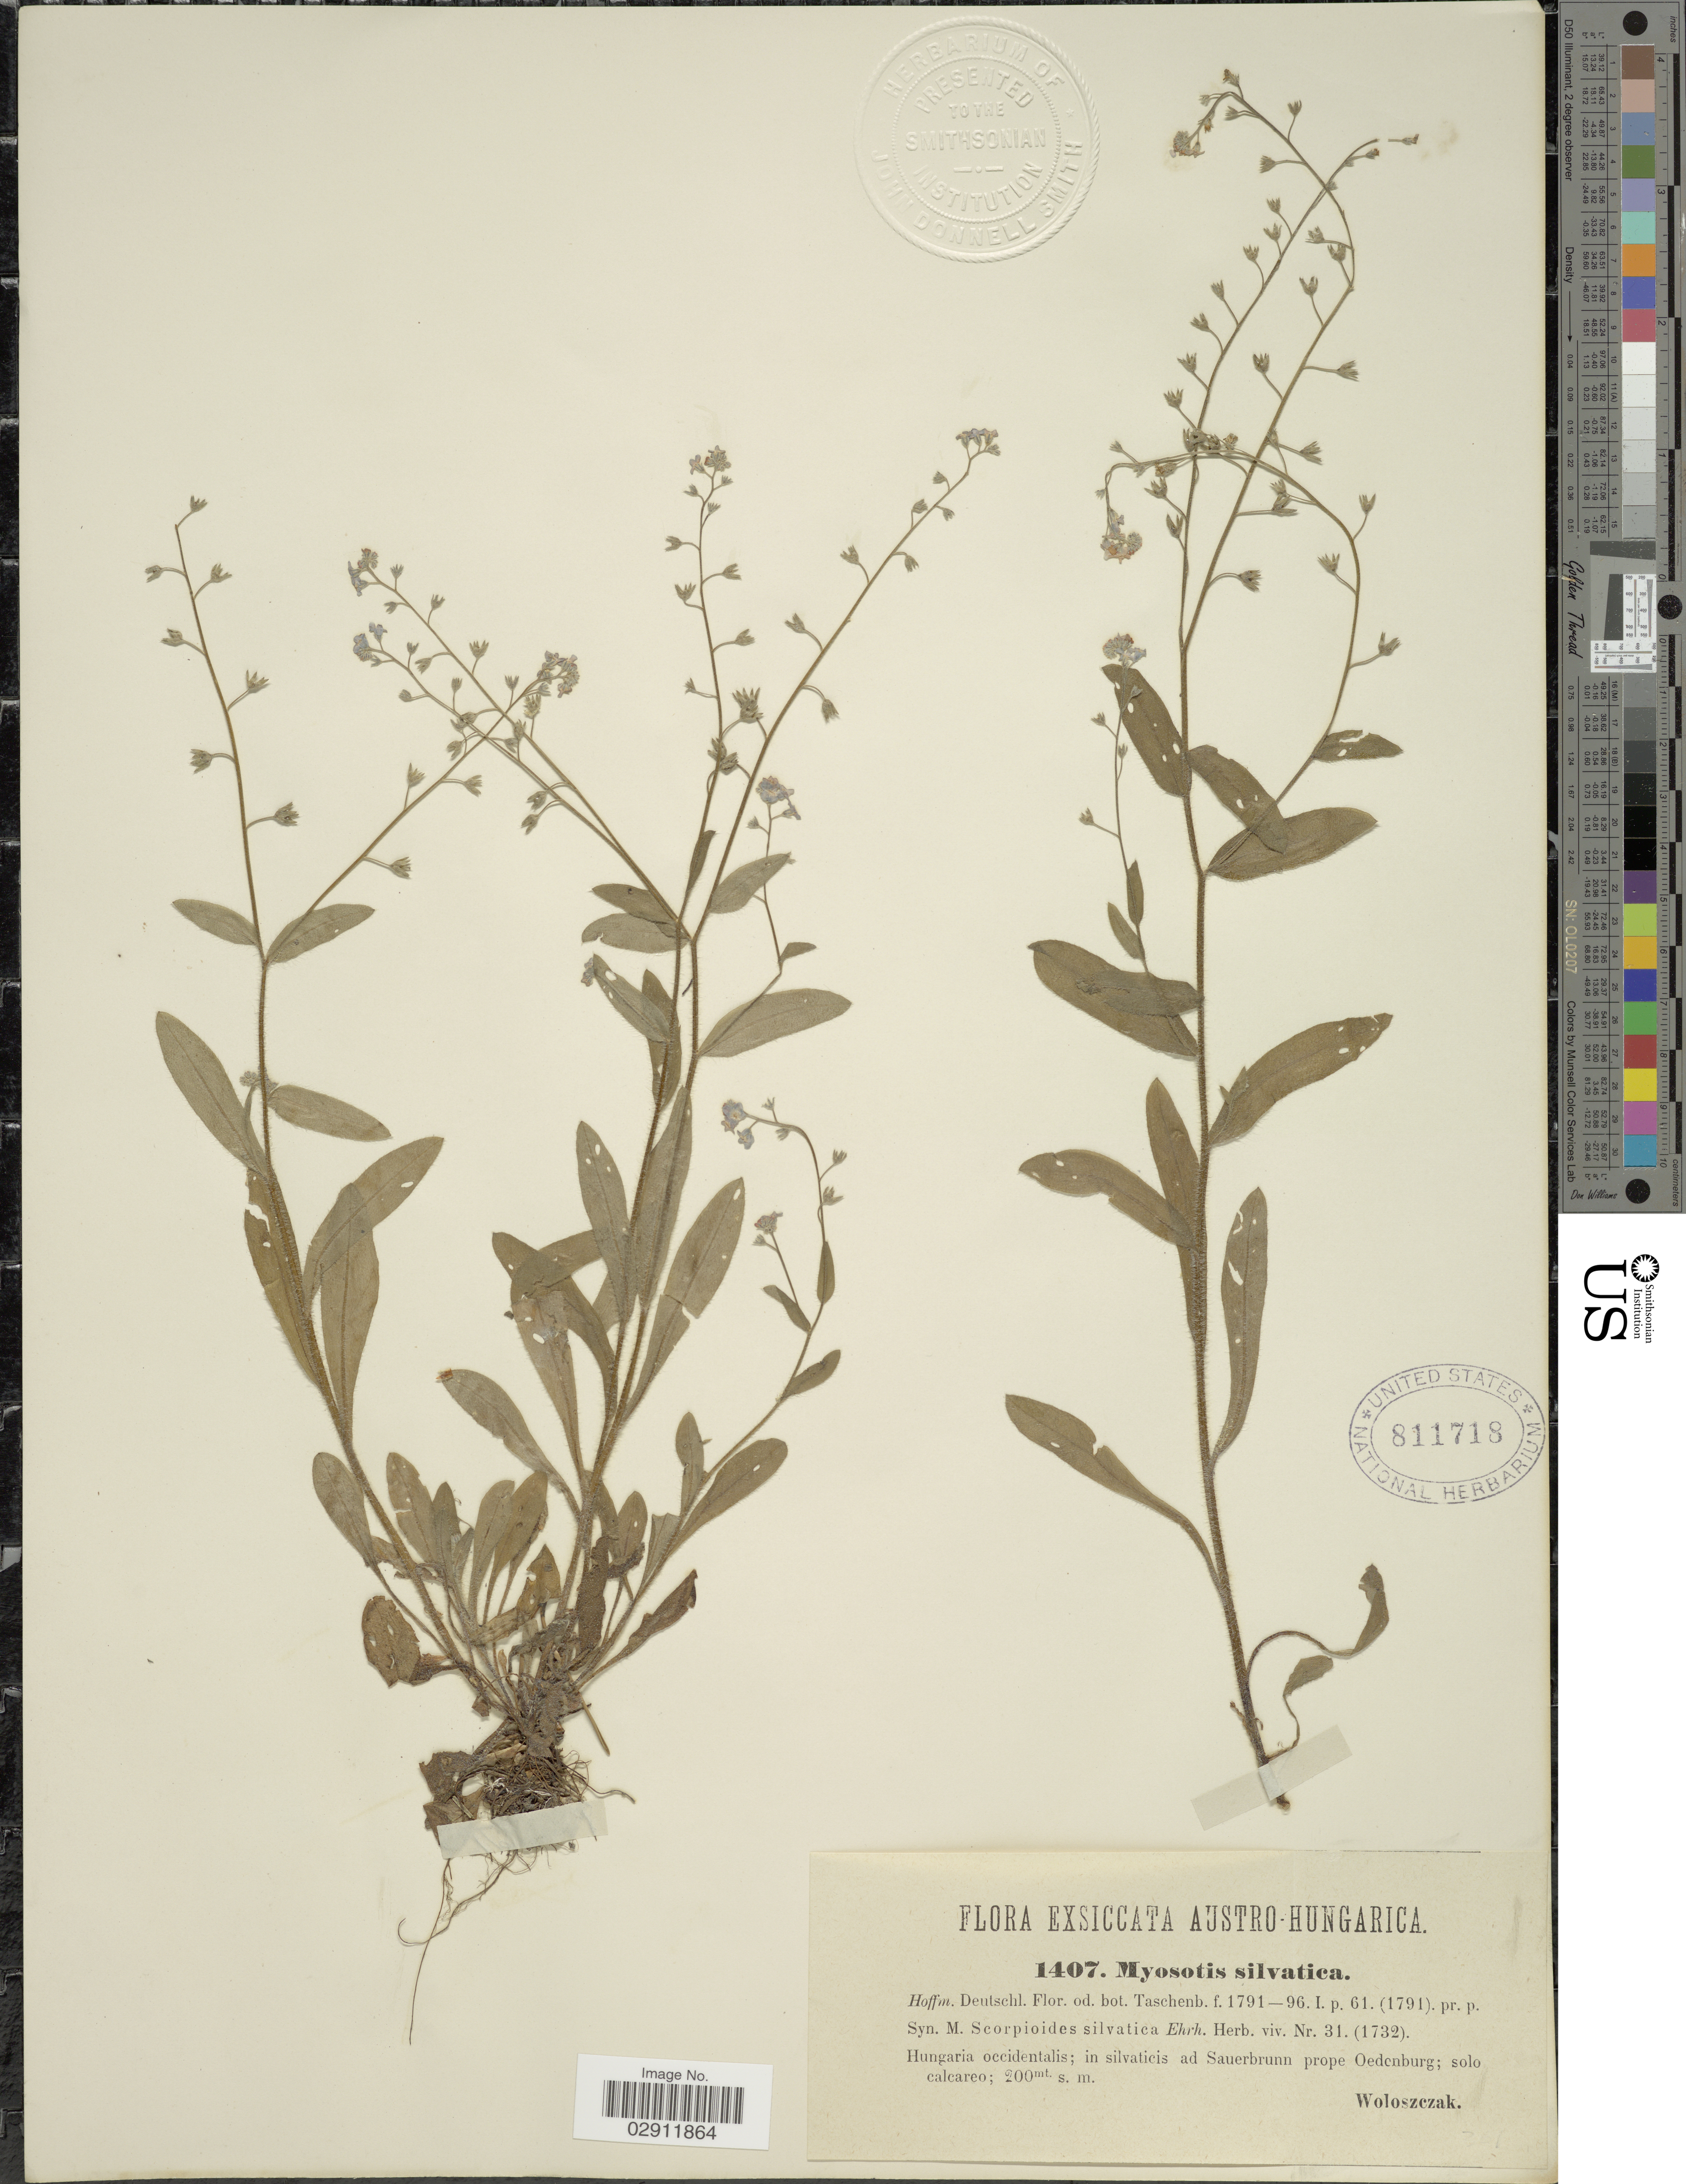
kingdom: Plantae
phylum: Tracheophyta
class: Magnoliopsida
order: Boraginales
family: Boraginaceae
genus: Myosotis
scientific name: Myosotis sylvatica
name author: Ehrh. ex Hoffm.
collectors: -. Woloszczk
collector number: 1407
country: Hungary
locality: Hungaria occidentalis; in silvaticis ad Sauerbrunn prope Oedenburg.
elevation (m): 200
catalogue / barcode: US 811718